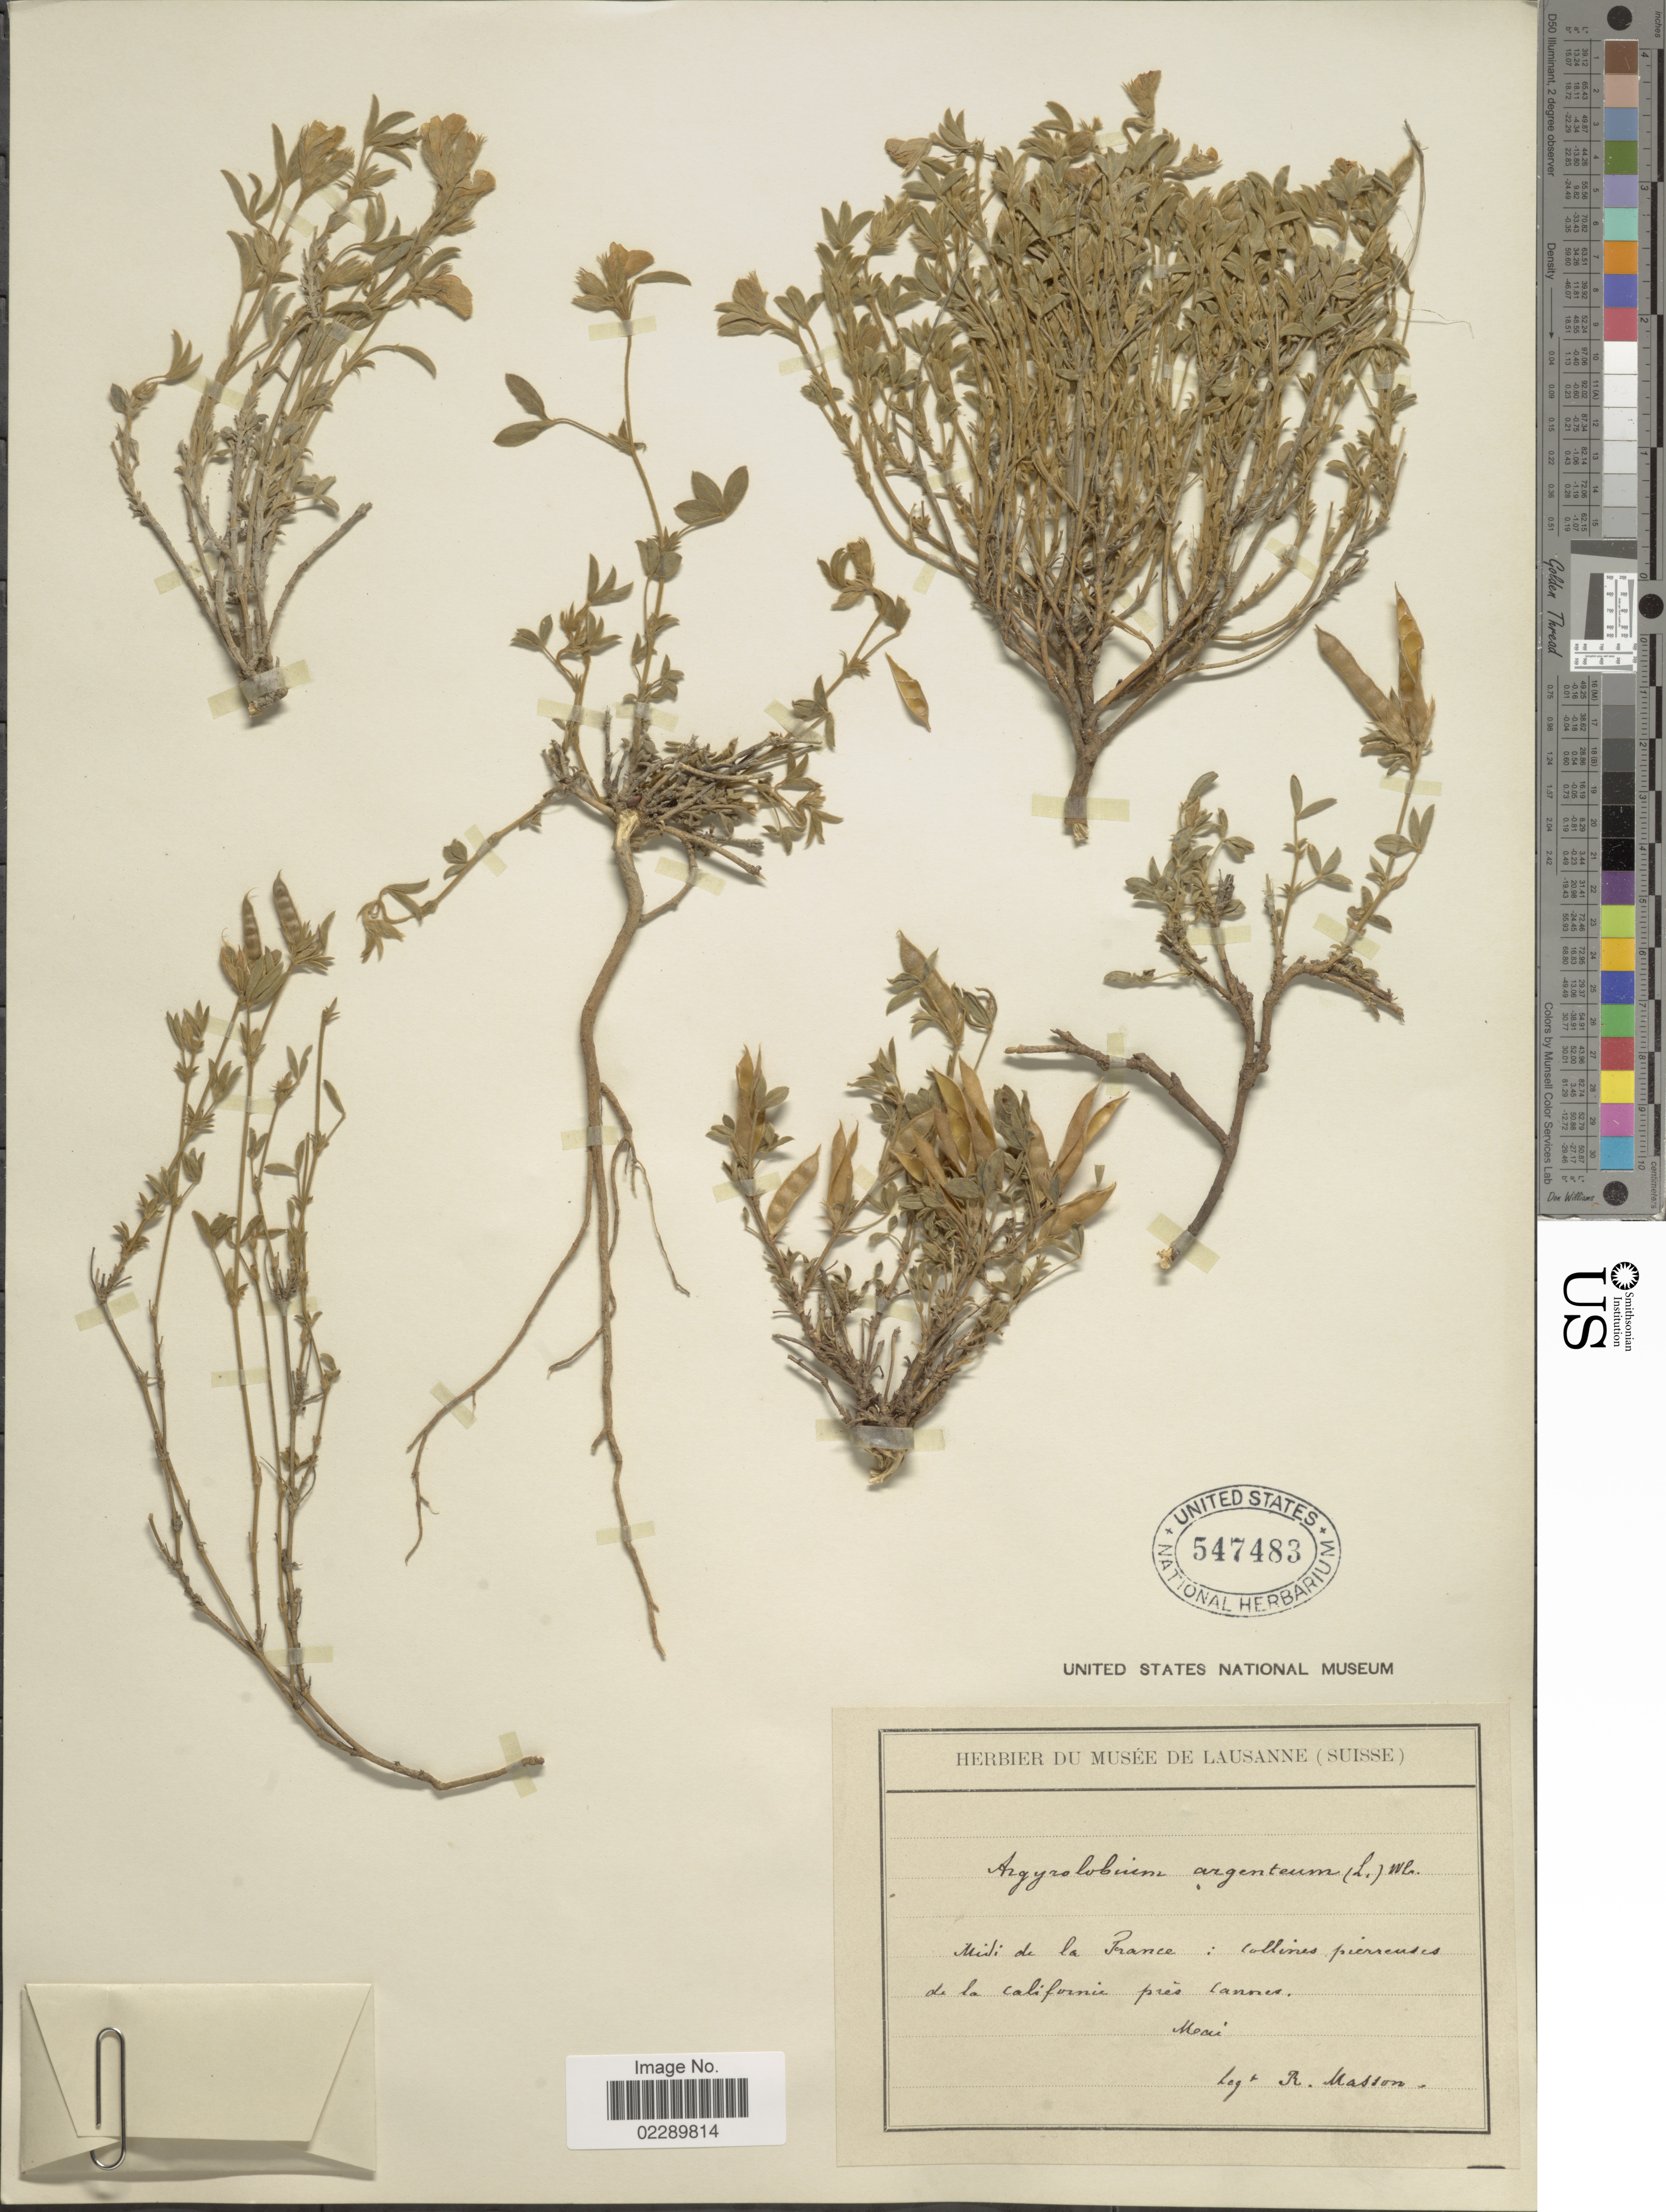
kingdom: Plantae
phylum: Tracheophyta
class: Magnoliopsida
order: Fabales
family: Fabaceae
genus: Argyrolobium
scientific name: Argyrolobium argenteum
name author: (L.) Willk.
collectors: R. Masson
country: France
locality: Midi de la France: collines pierreuses de la californie près Cannes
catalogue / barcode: US 547483